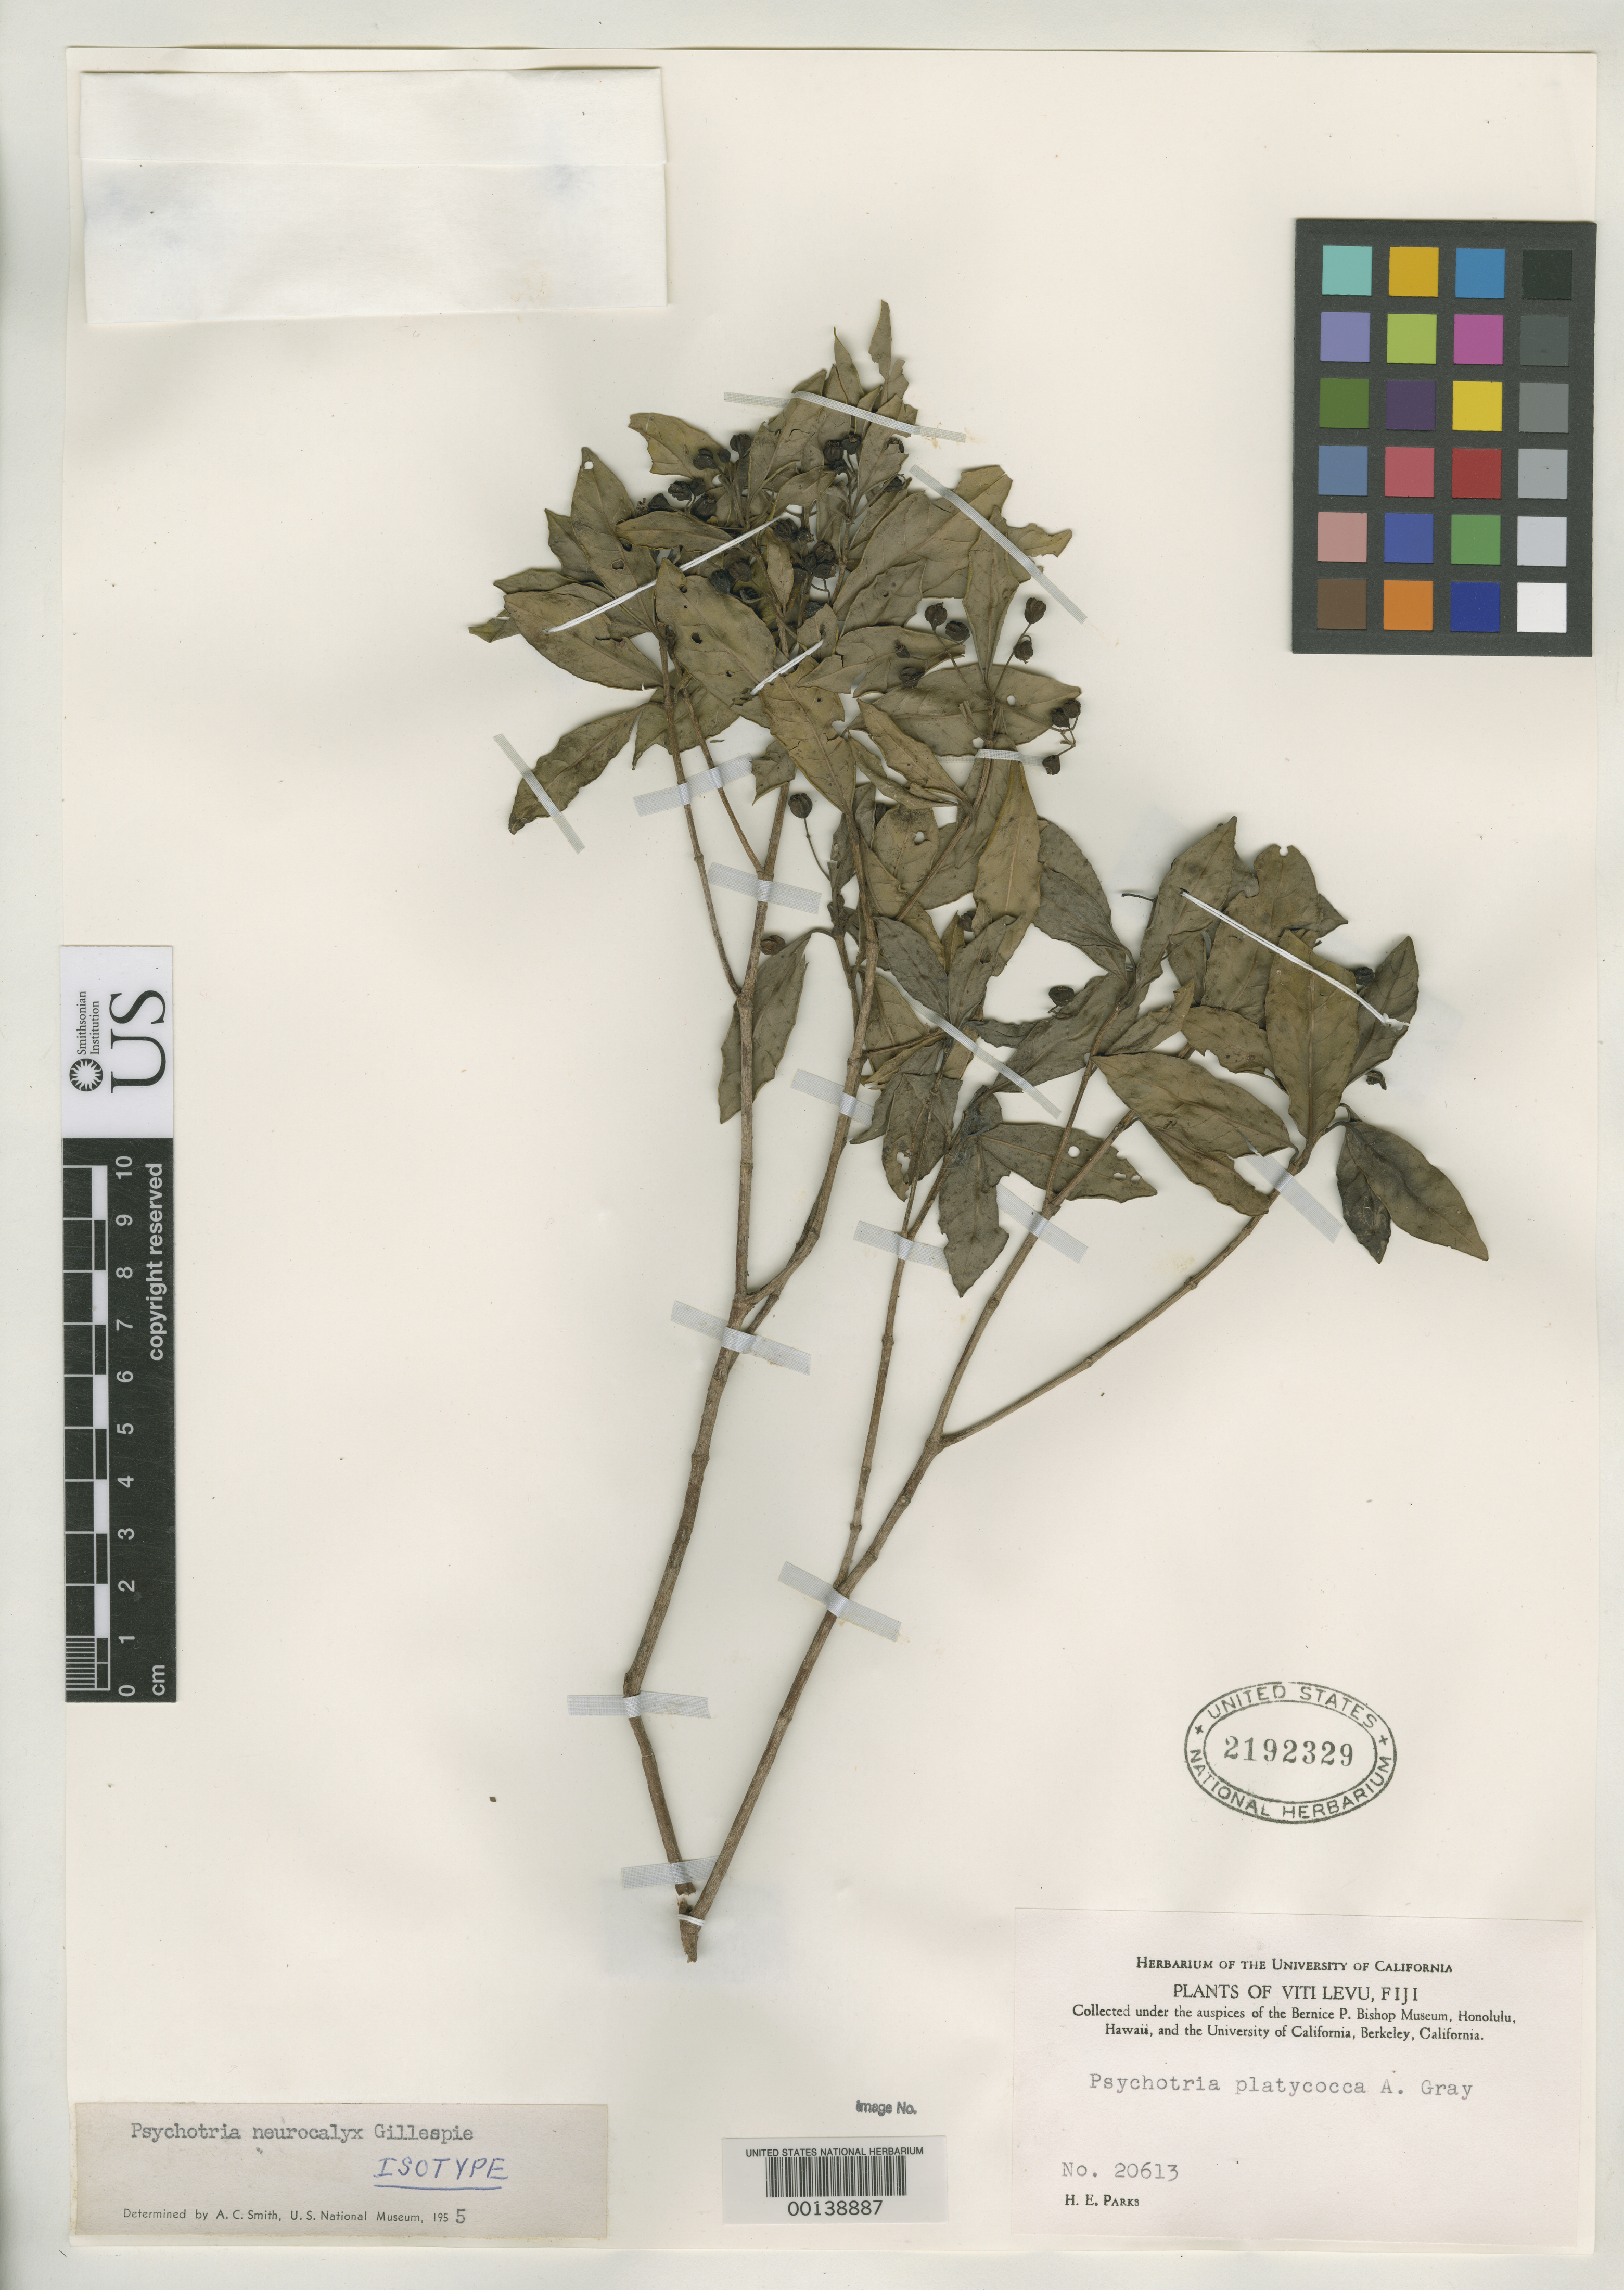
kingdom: Plantae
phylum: Tracheophyta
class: Magnoliopsida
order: Gentianales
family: Rubiaceae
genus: Psychotria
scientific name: Psychotria neurocalyx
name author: Gillespie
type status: Isotype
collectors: H. E. Parks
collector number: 20613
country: Fiji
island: Viti Levu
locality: Mba, vicinity of Nandarivatu. [Viti Levu Group]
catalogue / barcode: US 2192329